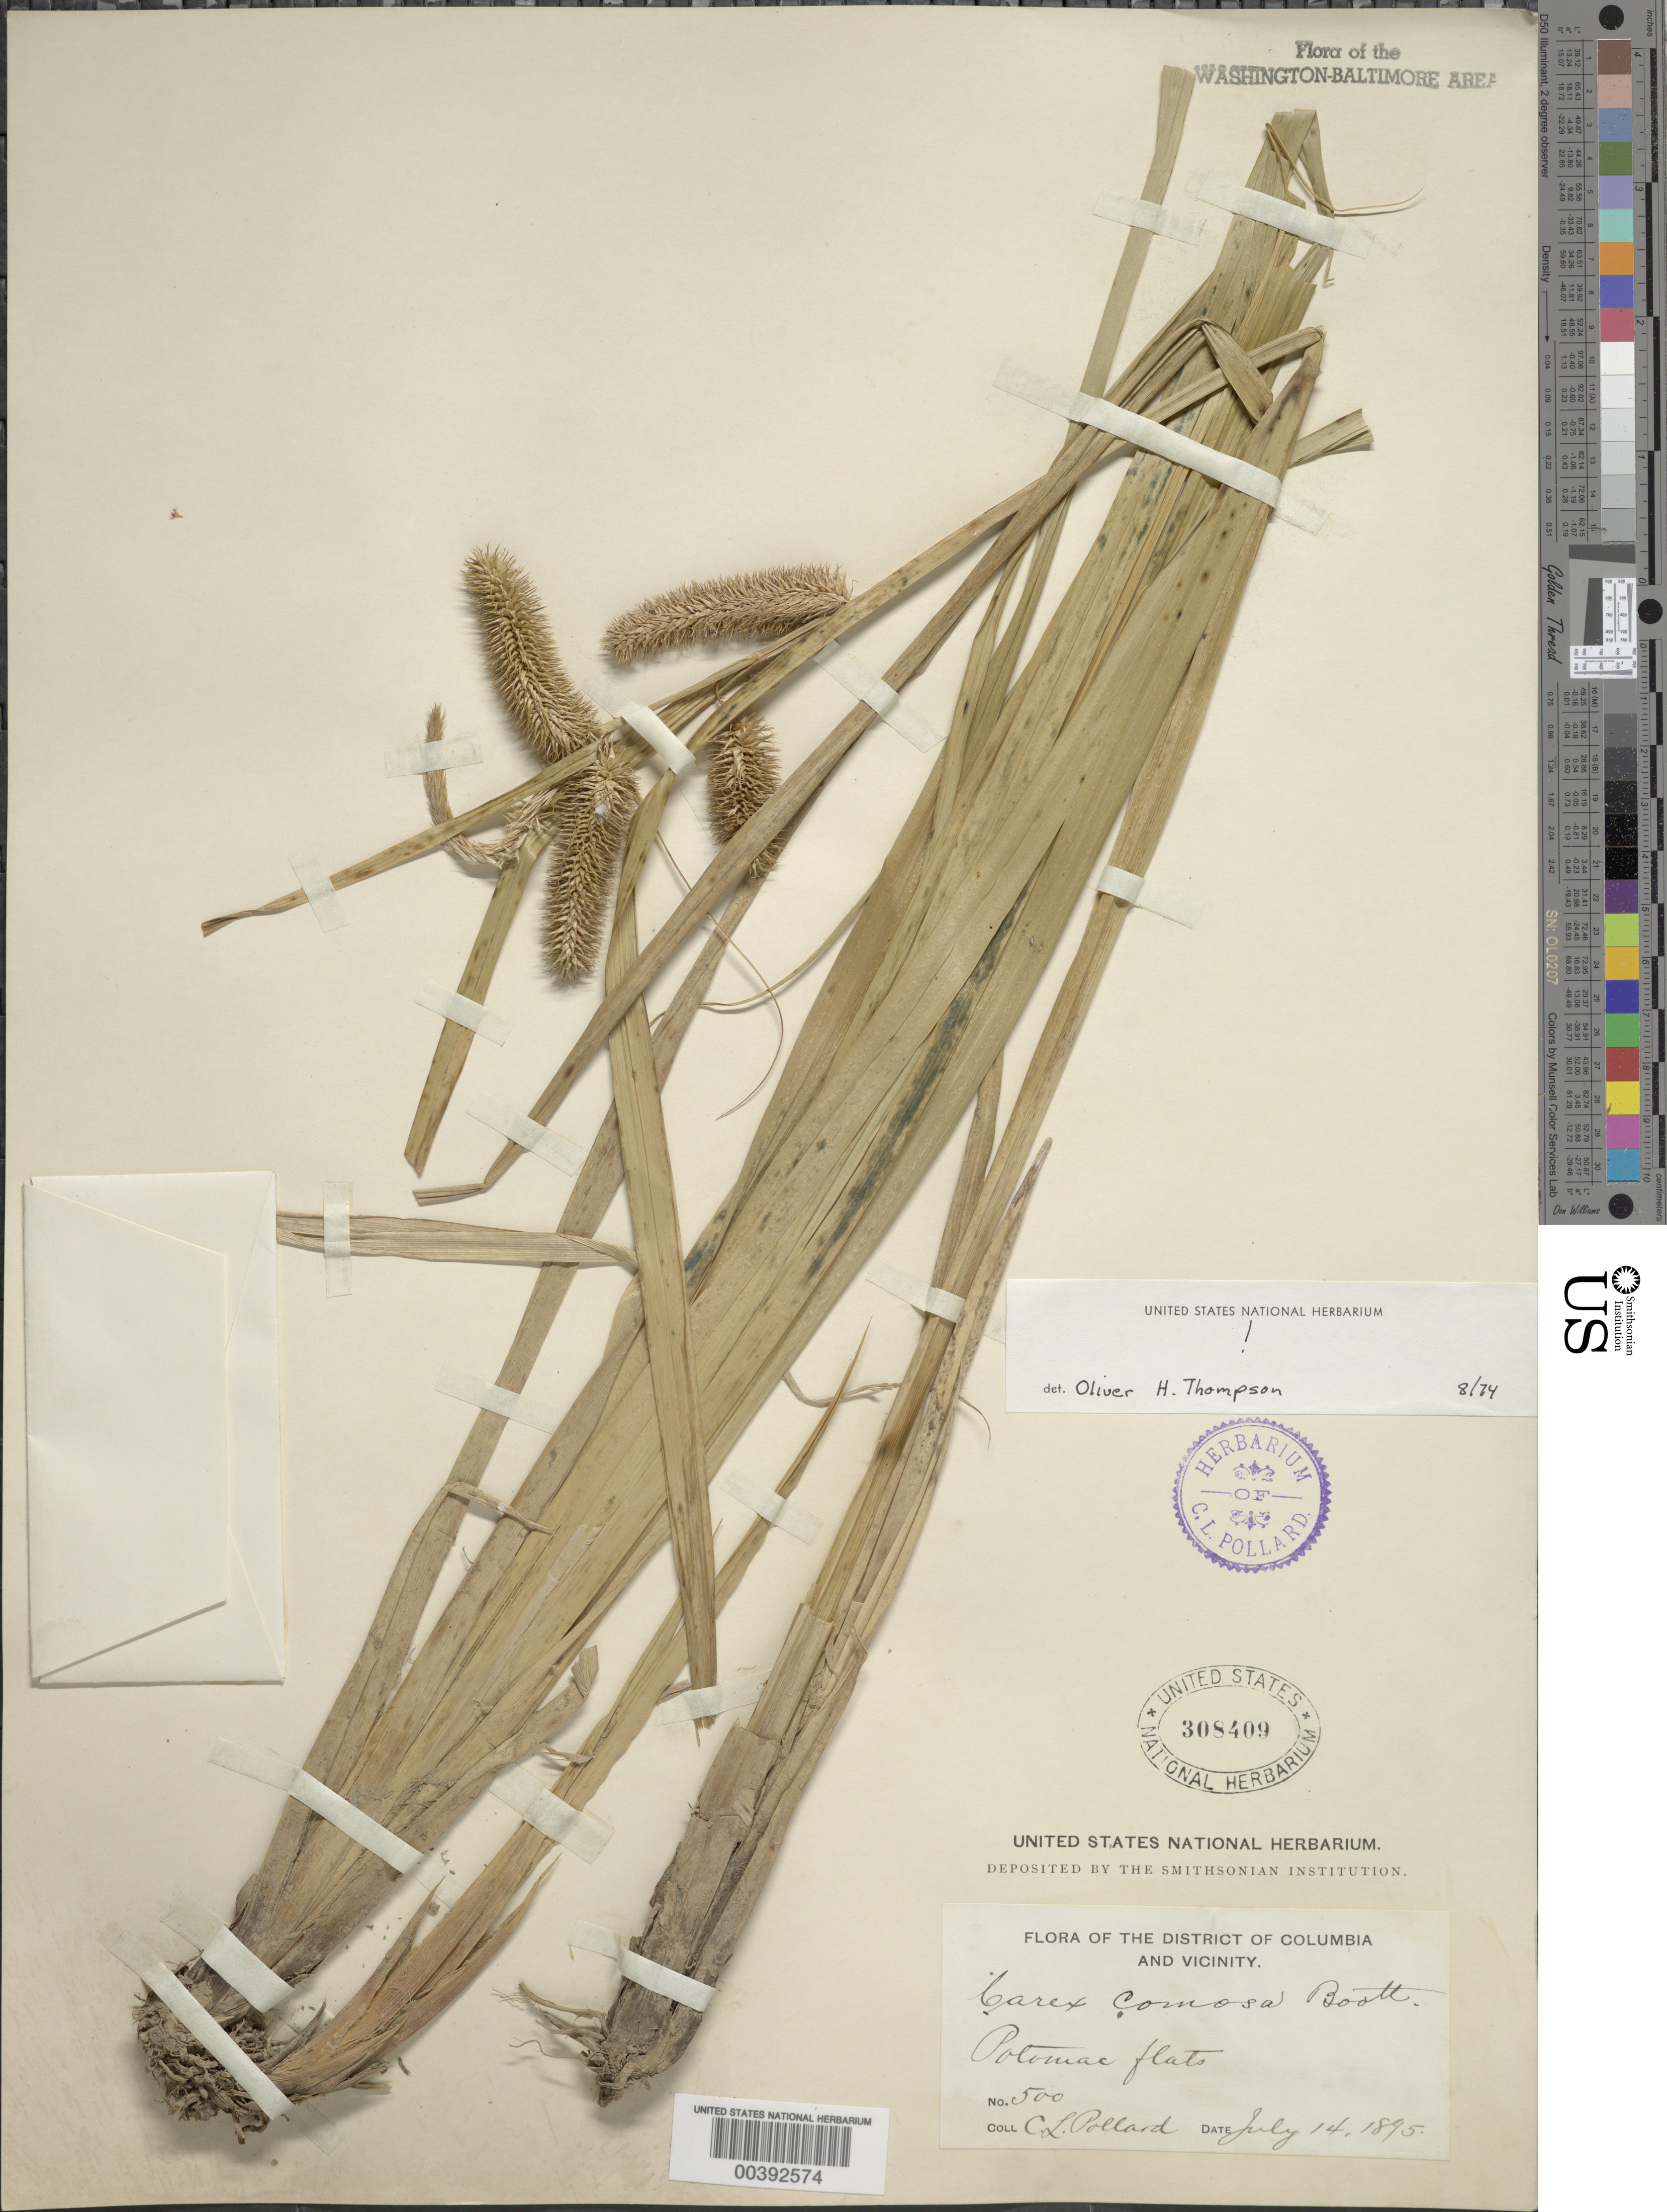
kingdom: Plantae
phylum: Tracheophyta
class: Liliopsida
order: Poales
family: Cyperaceae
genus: Carex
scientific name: Carex comosa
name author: Boott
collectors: C. L. Pollard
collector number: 500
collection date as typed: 14 Jul 1895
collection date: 1895-07-14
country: United States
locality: Potomac flats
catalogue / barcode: US 308409